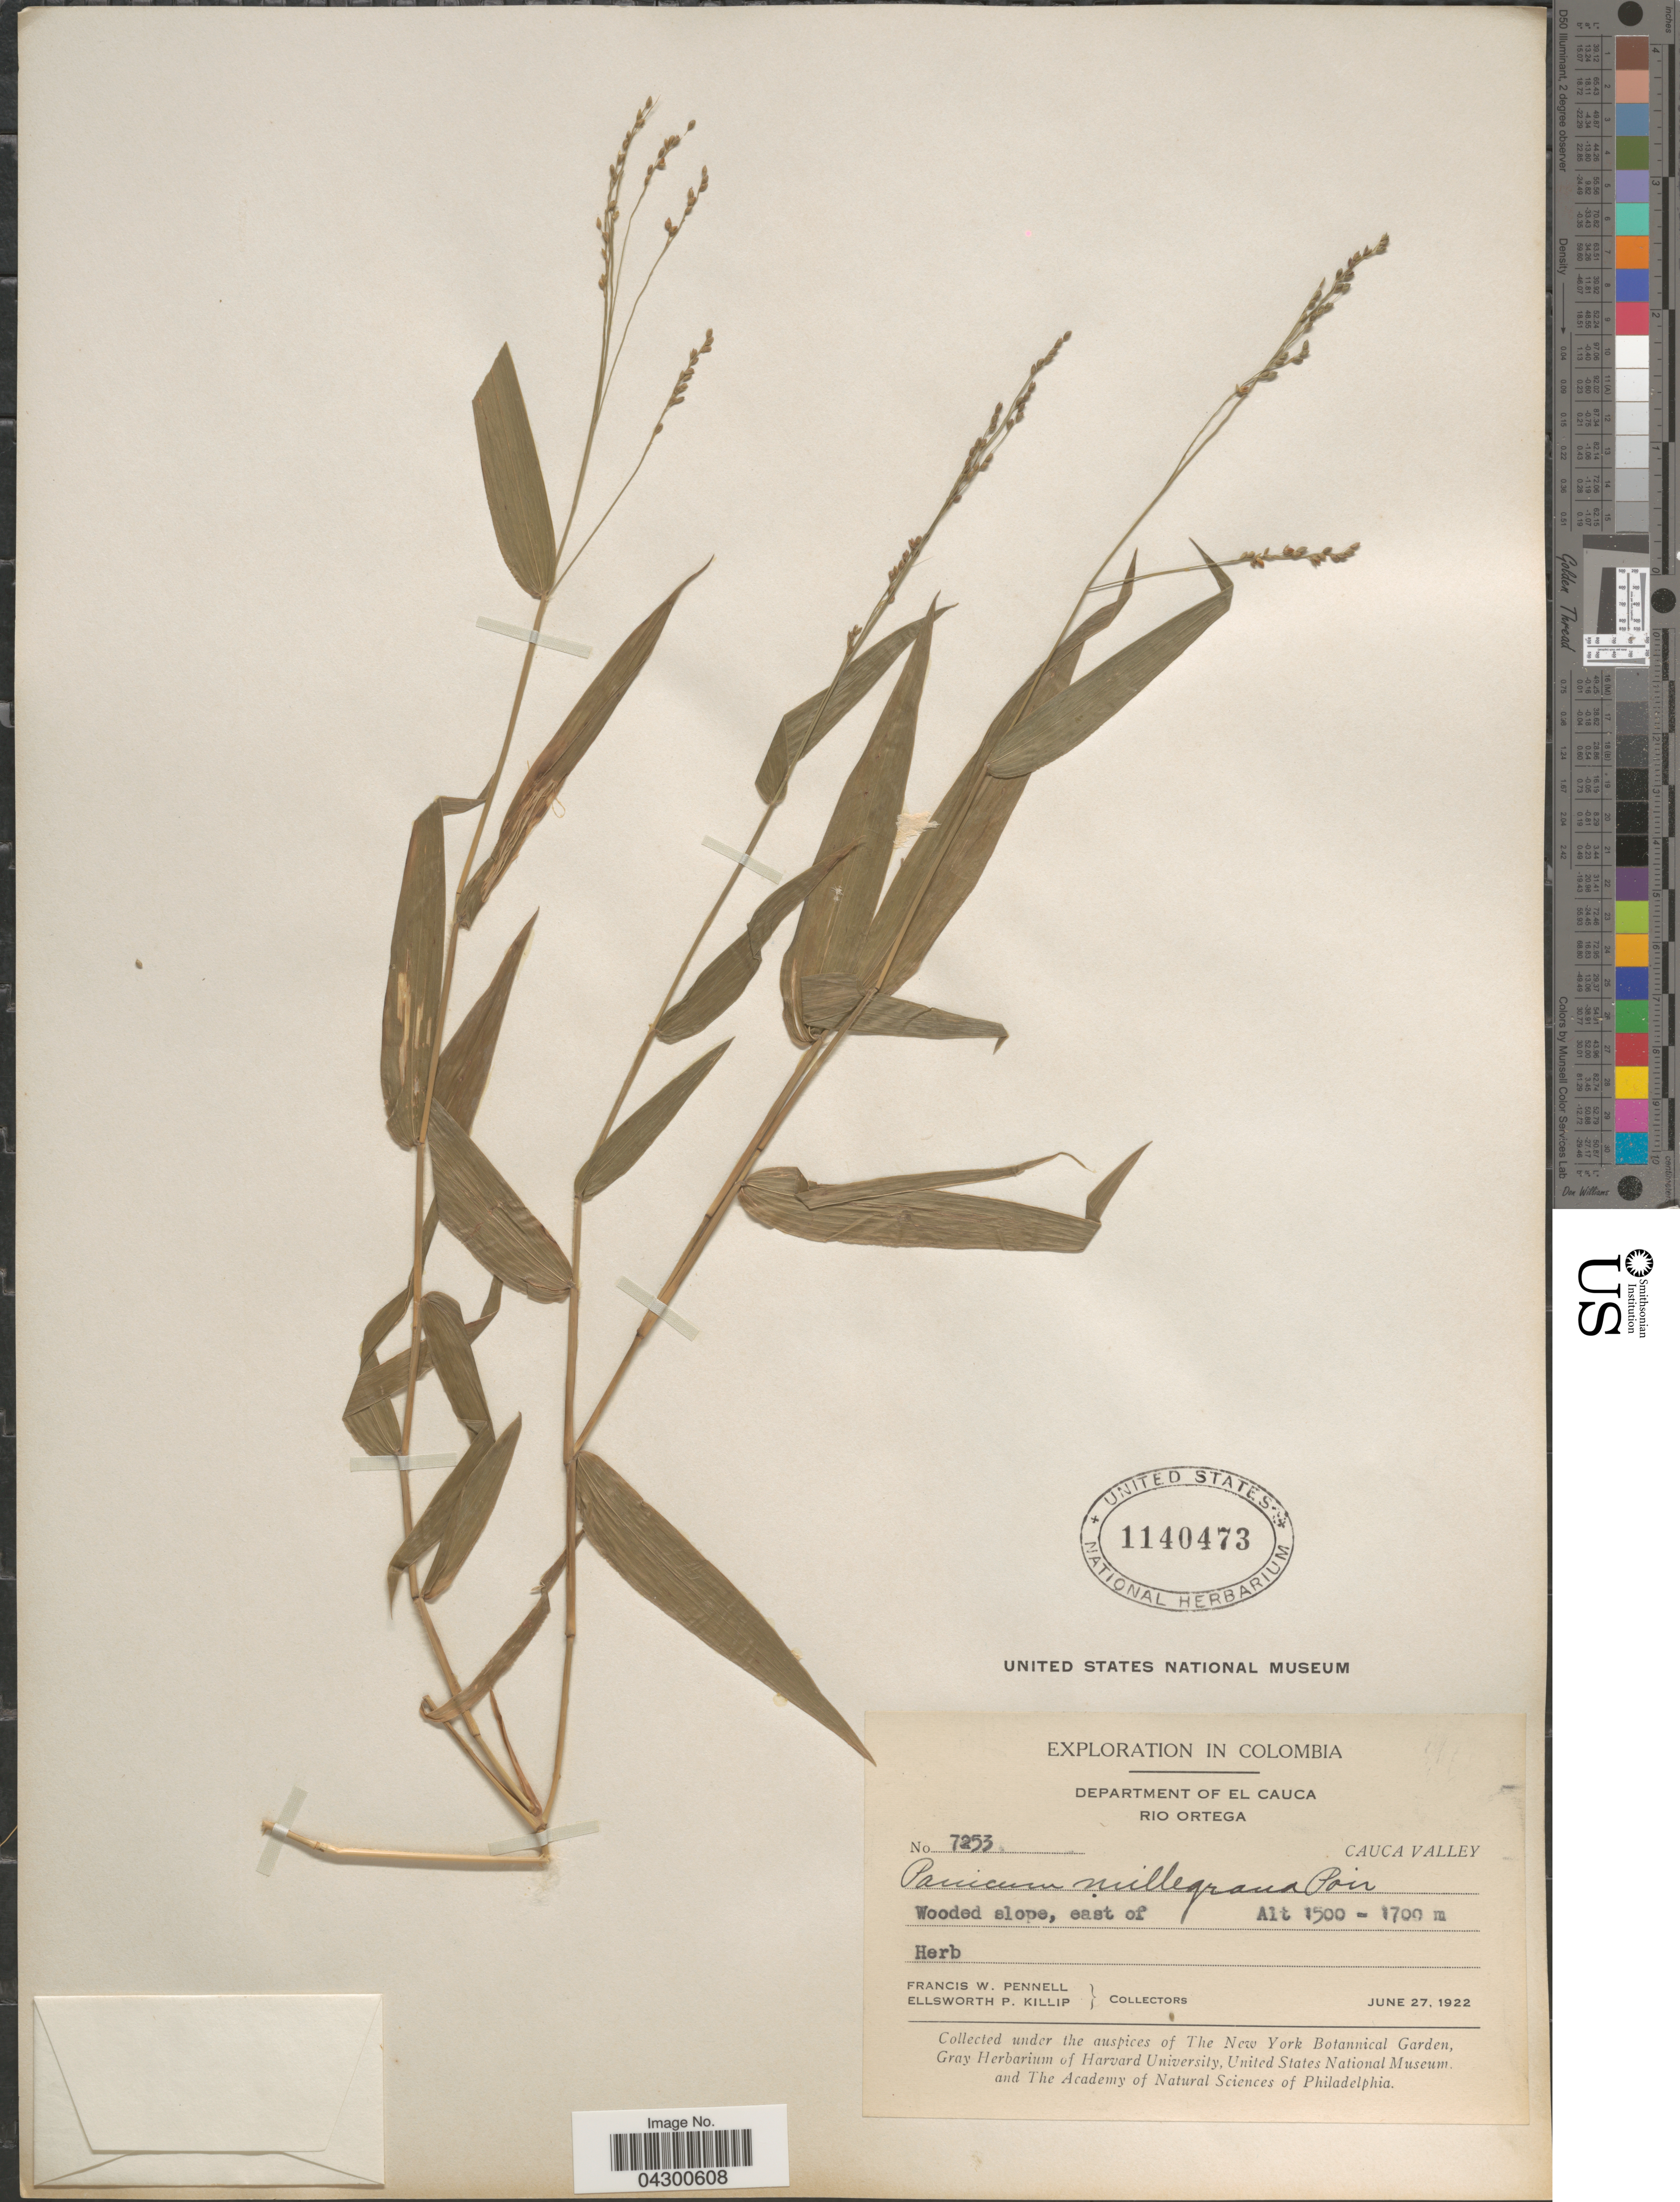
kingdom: Plantae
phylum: Tracheophyta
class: Liliopsida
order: Poales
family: Poaceae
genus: Panicum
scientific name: Panicum sellowii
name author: Nees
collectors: F. W. Pennell & E. P. Killip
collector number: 7253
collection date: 1922-06-27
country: Colombia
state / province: Valle del Cauca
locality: Department of El Cauca. Rio Ortega. Cauca Valley. Wooded slope, east of Herb.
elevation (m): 1500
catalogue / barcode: US 1140473